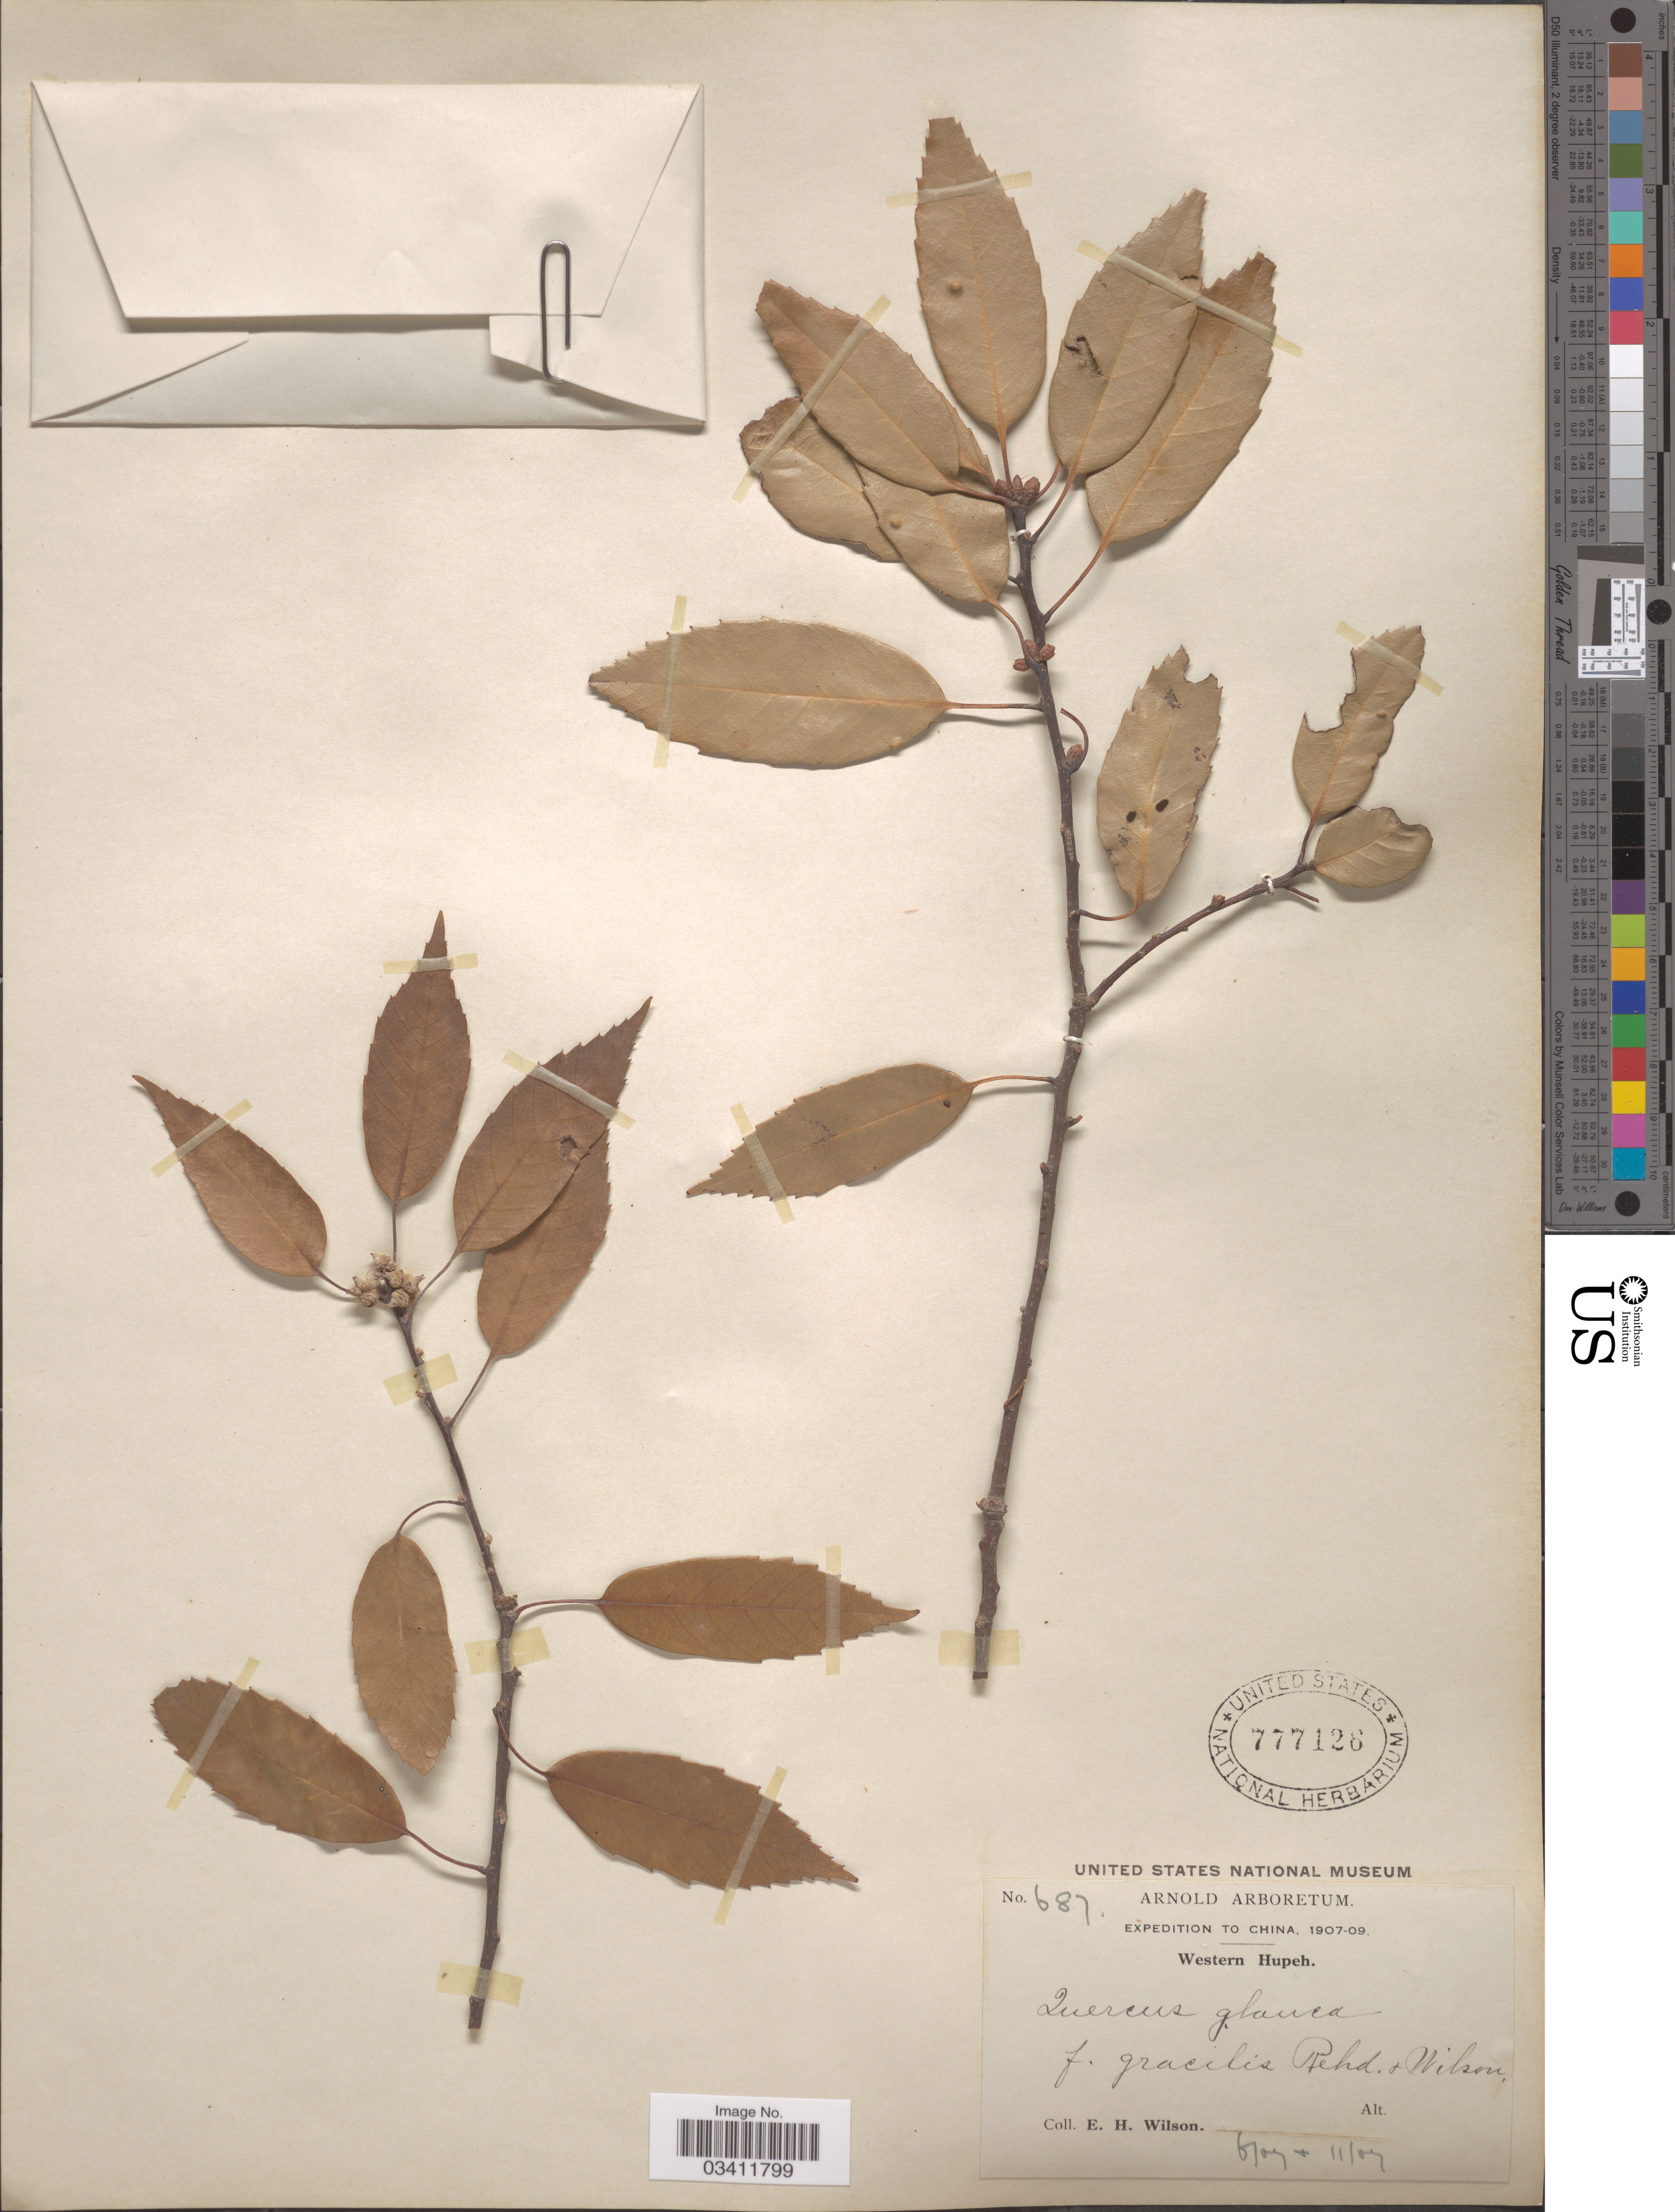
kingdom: Plantae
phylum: Tracheophyta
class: Magnoliopsida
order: Fagales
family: Fagaceae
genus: Quercus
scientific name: Quercus glauca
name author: Thunb.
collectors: E. Wilson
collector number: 687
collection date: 1907-06/1907-11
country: China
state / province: Hubei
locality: Western Hupeh.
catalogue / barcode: US 777126